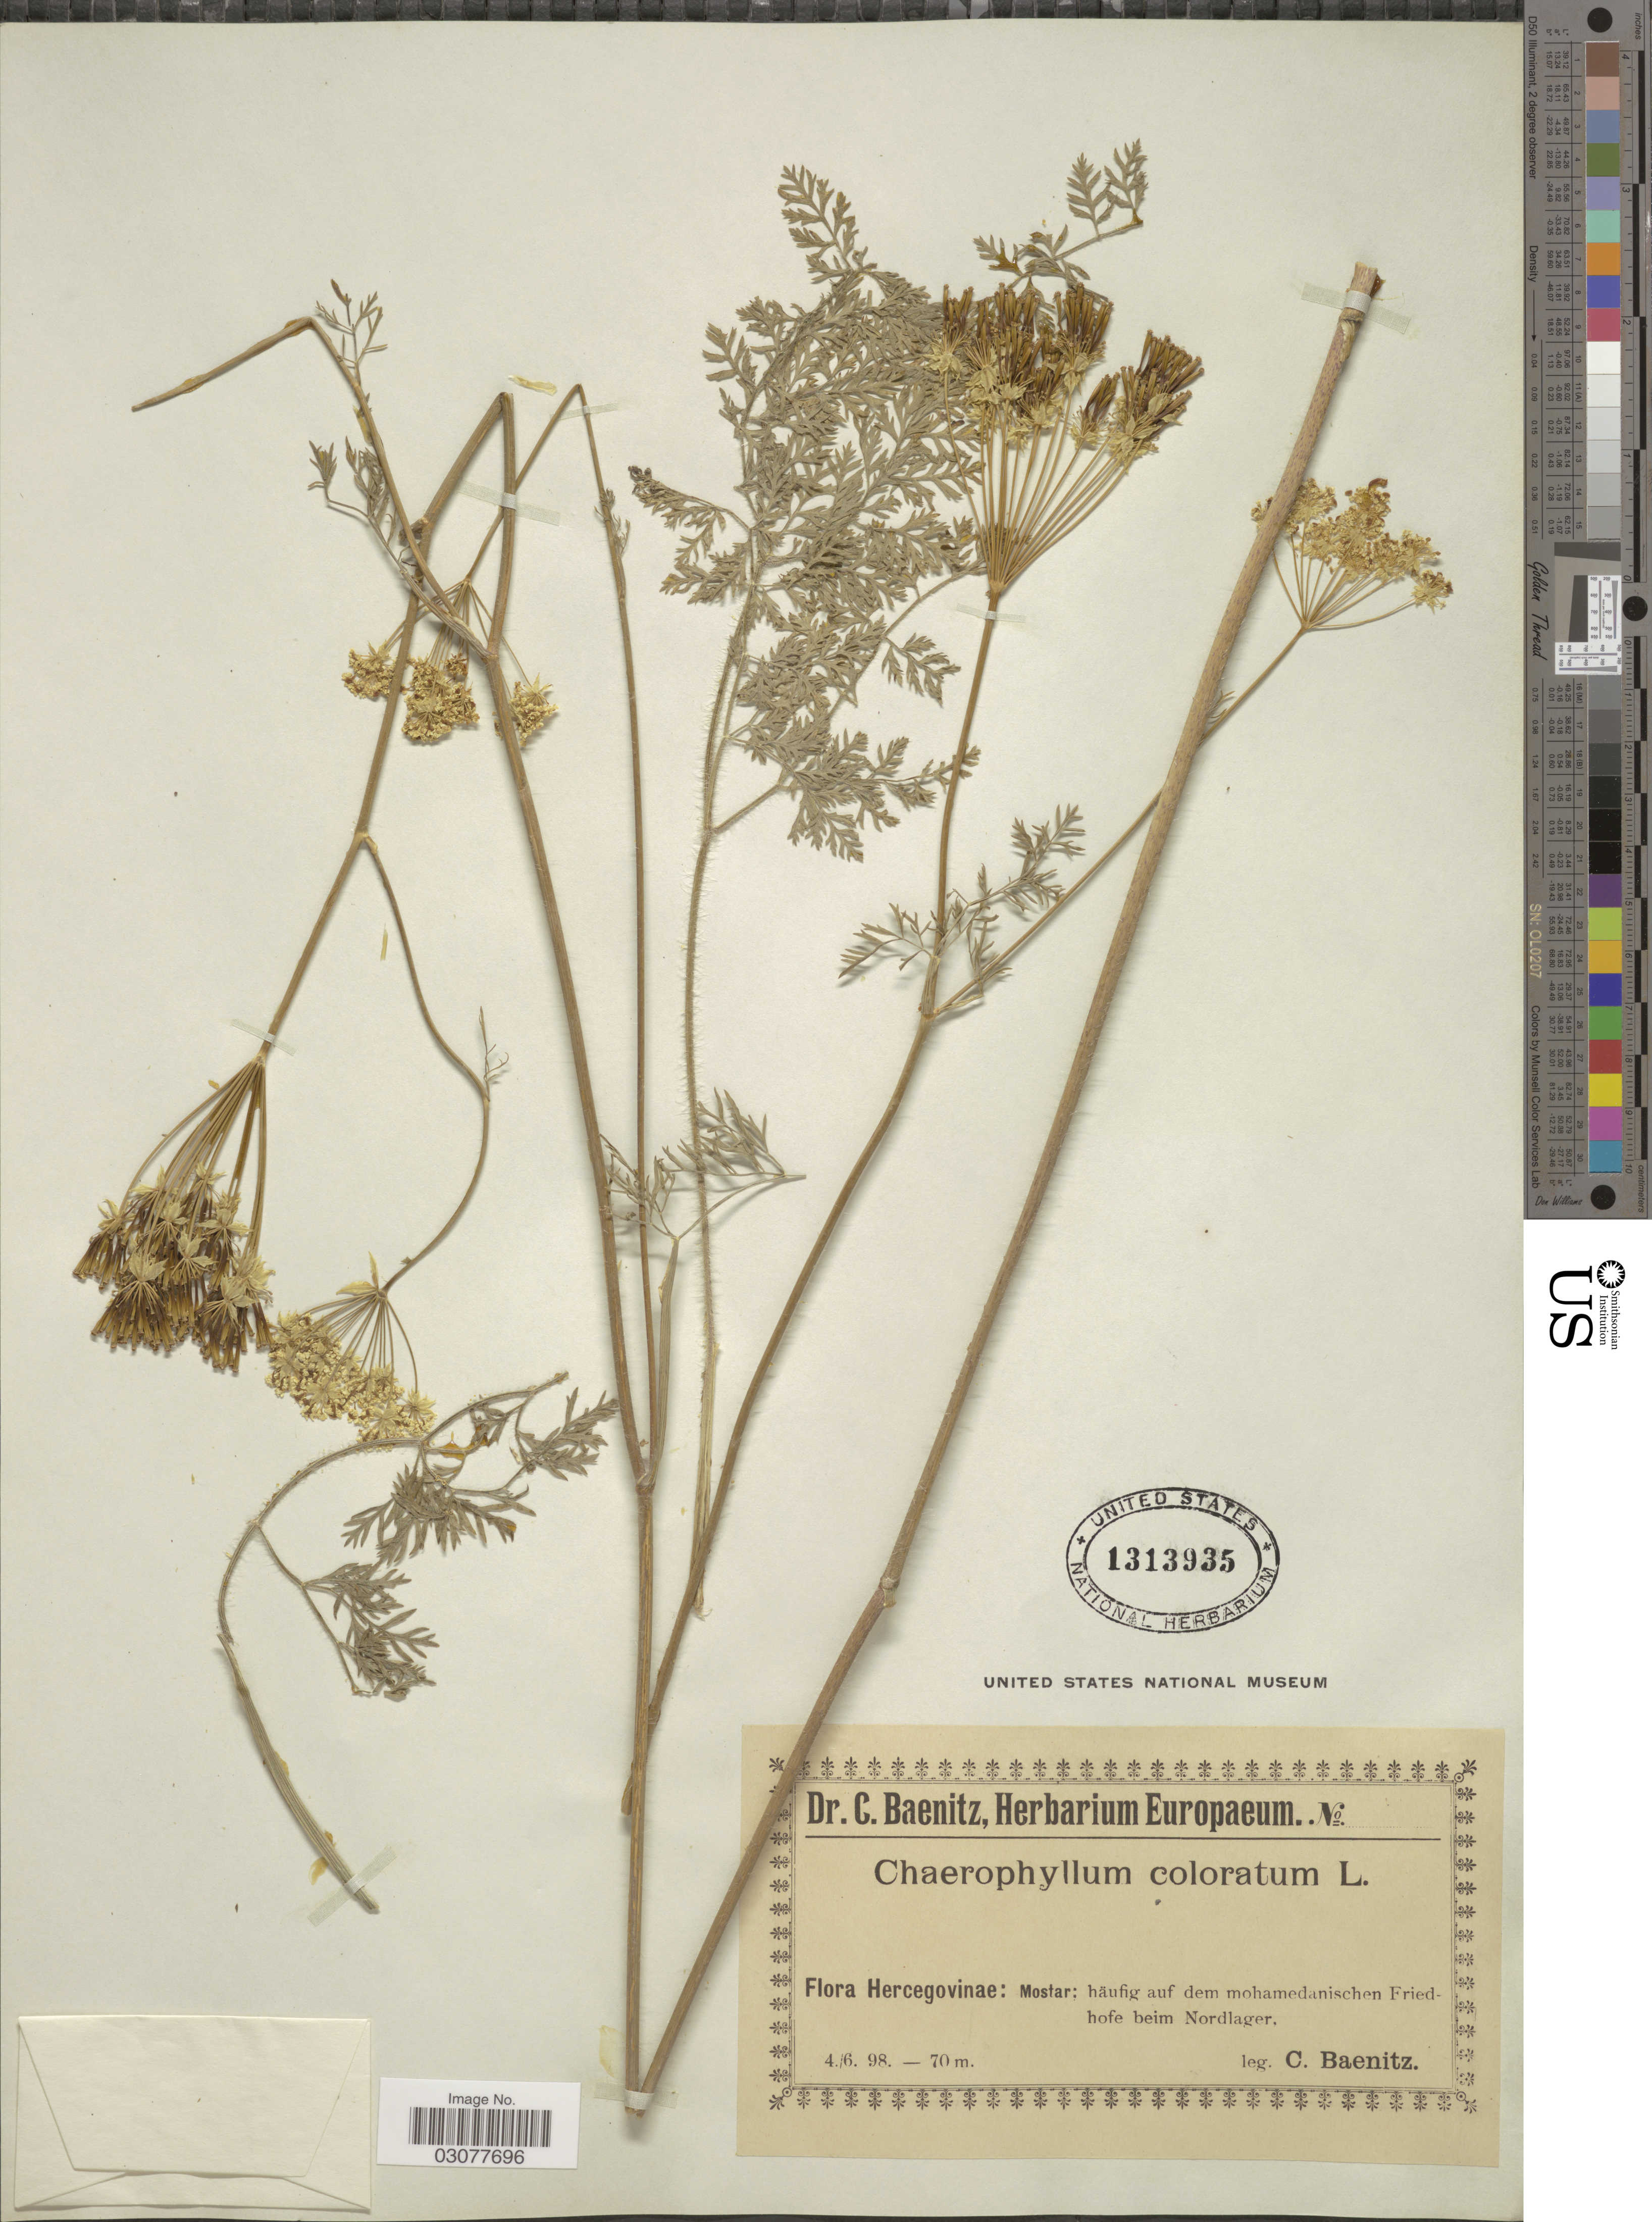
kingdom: Plantae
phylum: Tracheophyta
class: Magnoliopsida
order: Apiales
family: Apiaceae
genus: Chaerophyllum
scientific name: Chaerophyllum coloratum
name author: L.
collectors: C. G. Baenitz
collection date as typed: Transcribed d/m/y: 4/6/98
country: Bosnia and Herzegovina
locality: Hercegovinae: Mostar: häufig auf dem mohamedanischen Friedhofe beim Nordlager.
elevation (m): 70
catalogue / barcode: US 1313935